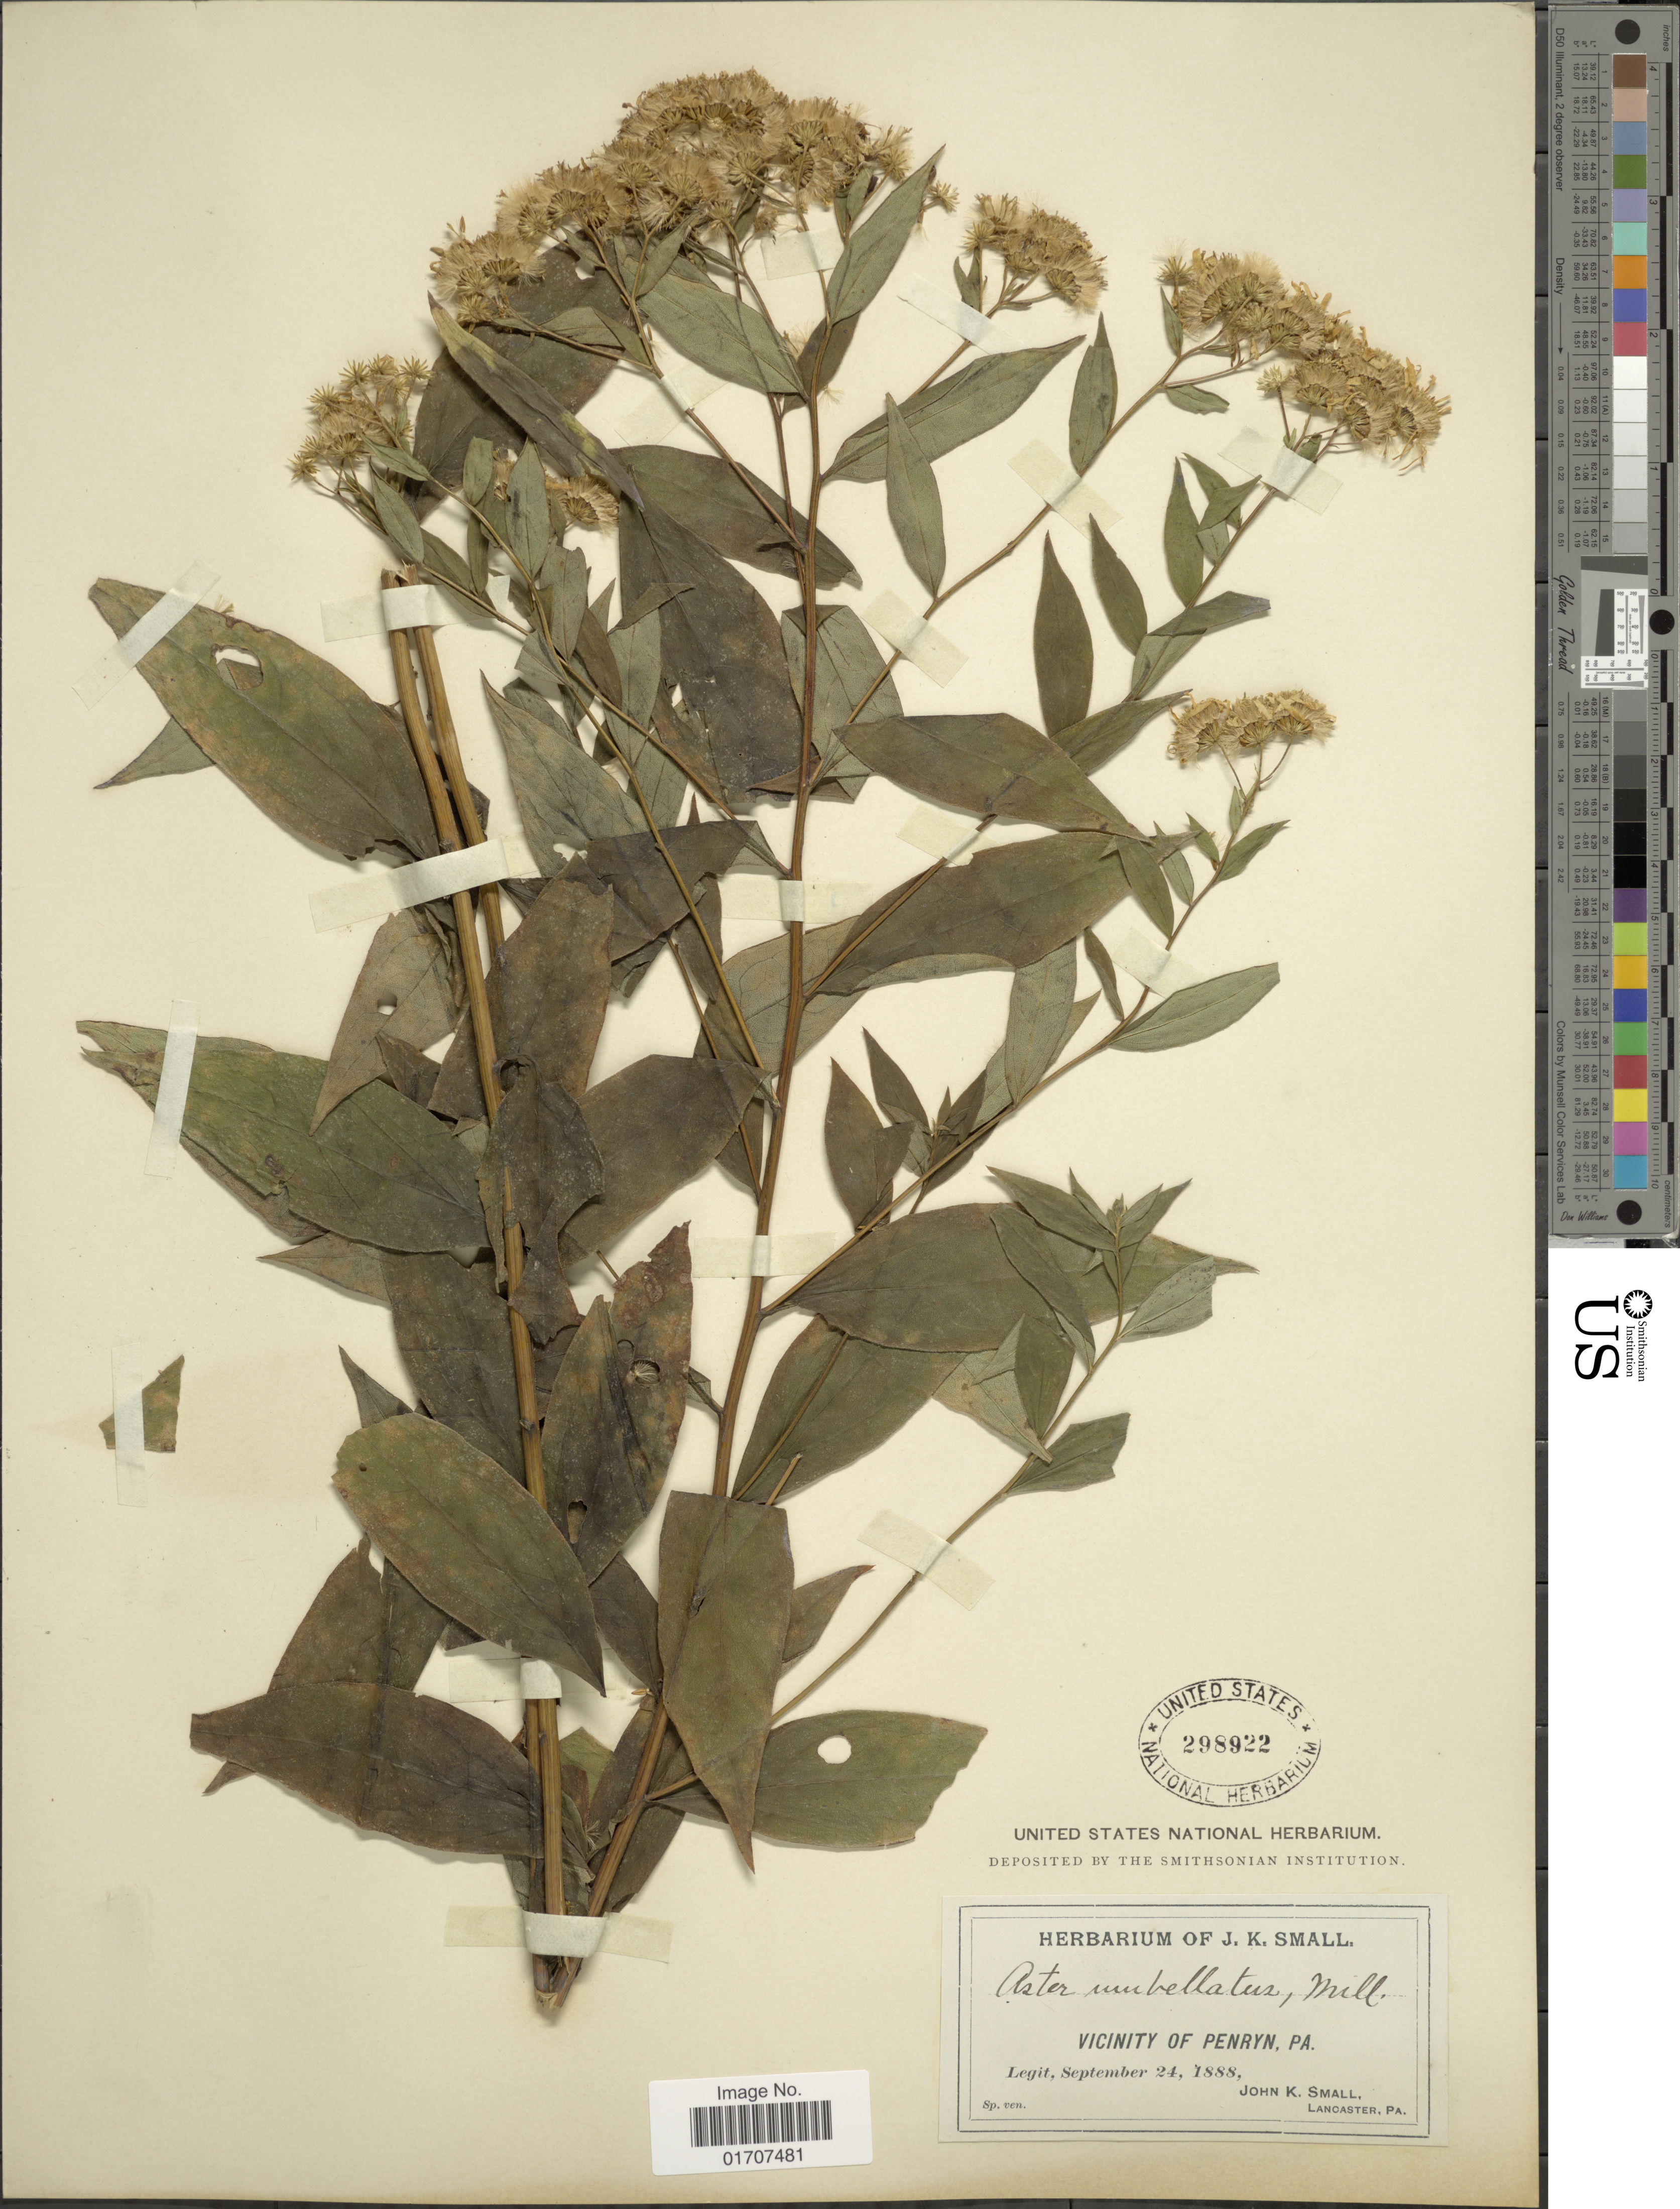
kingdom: Plantae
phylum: Tracheophyta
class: Magnoliopsida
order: Asterales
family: Asteraceae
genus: Doellingeria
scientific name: Doellingeria umbellata var. umbellata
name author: Nees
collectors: J. K. Small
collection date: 1888-09-24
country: United States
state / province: Pennsylvania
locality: Vicinity of Penryn, Pa.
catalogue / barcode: US 298922